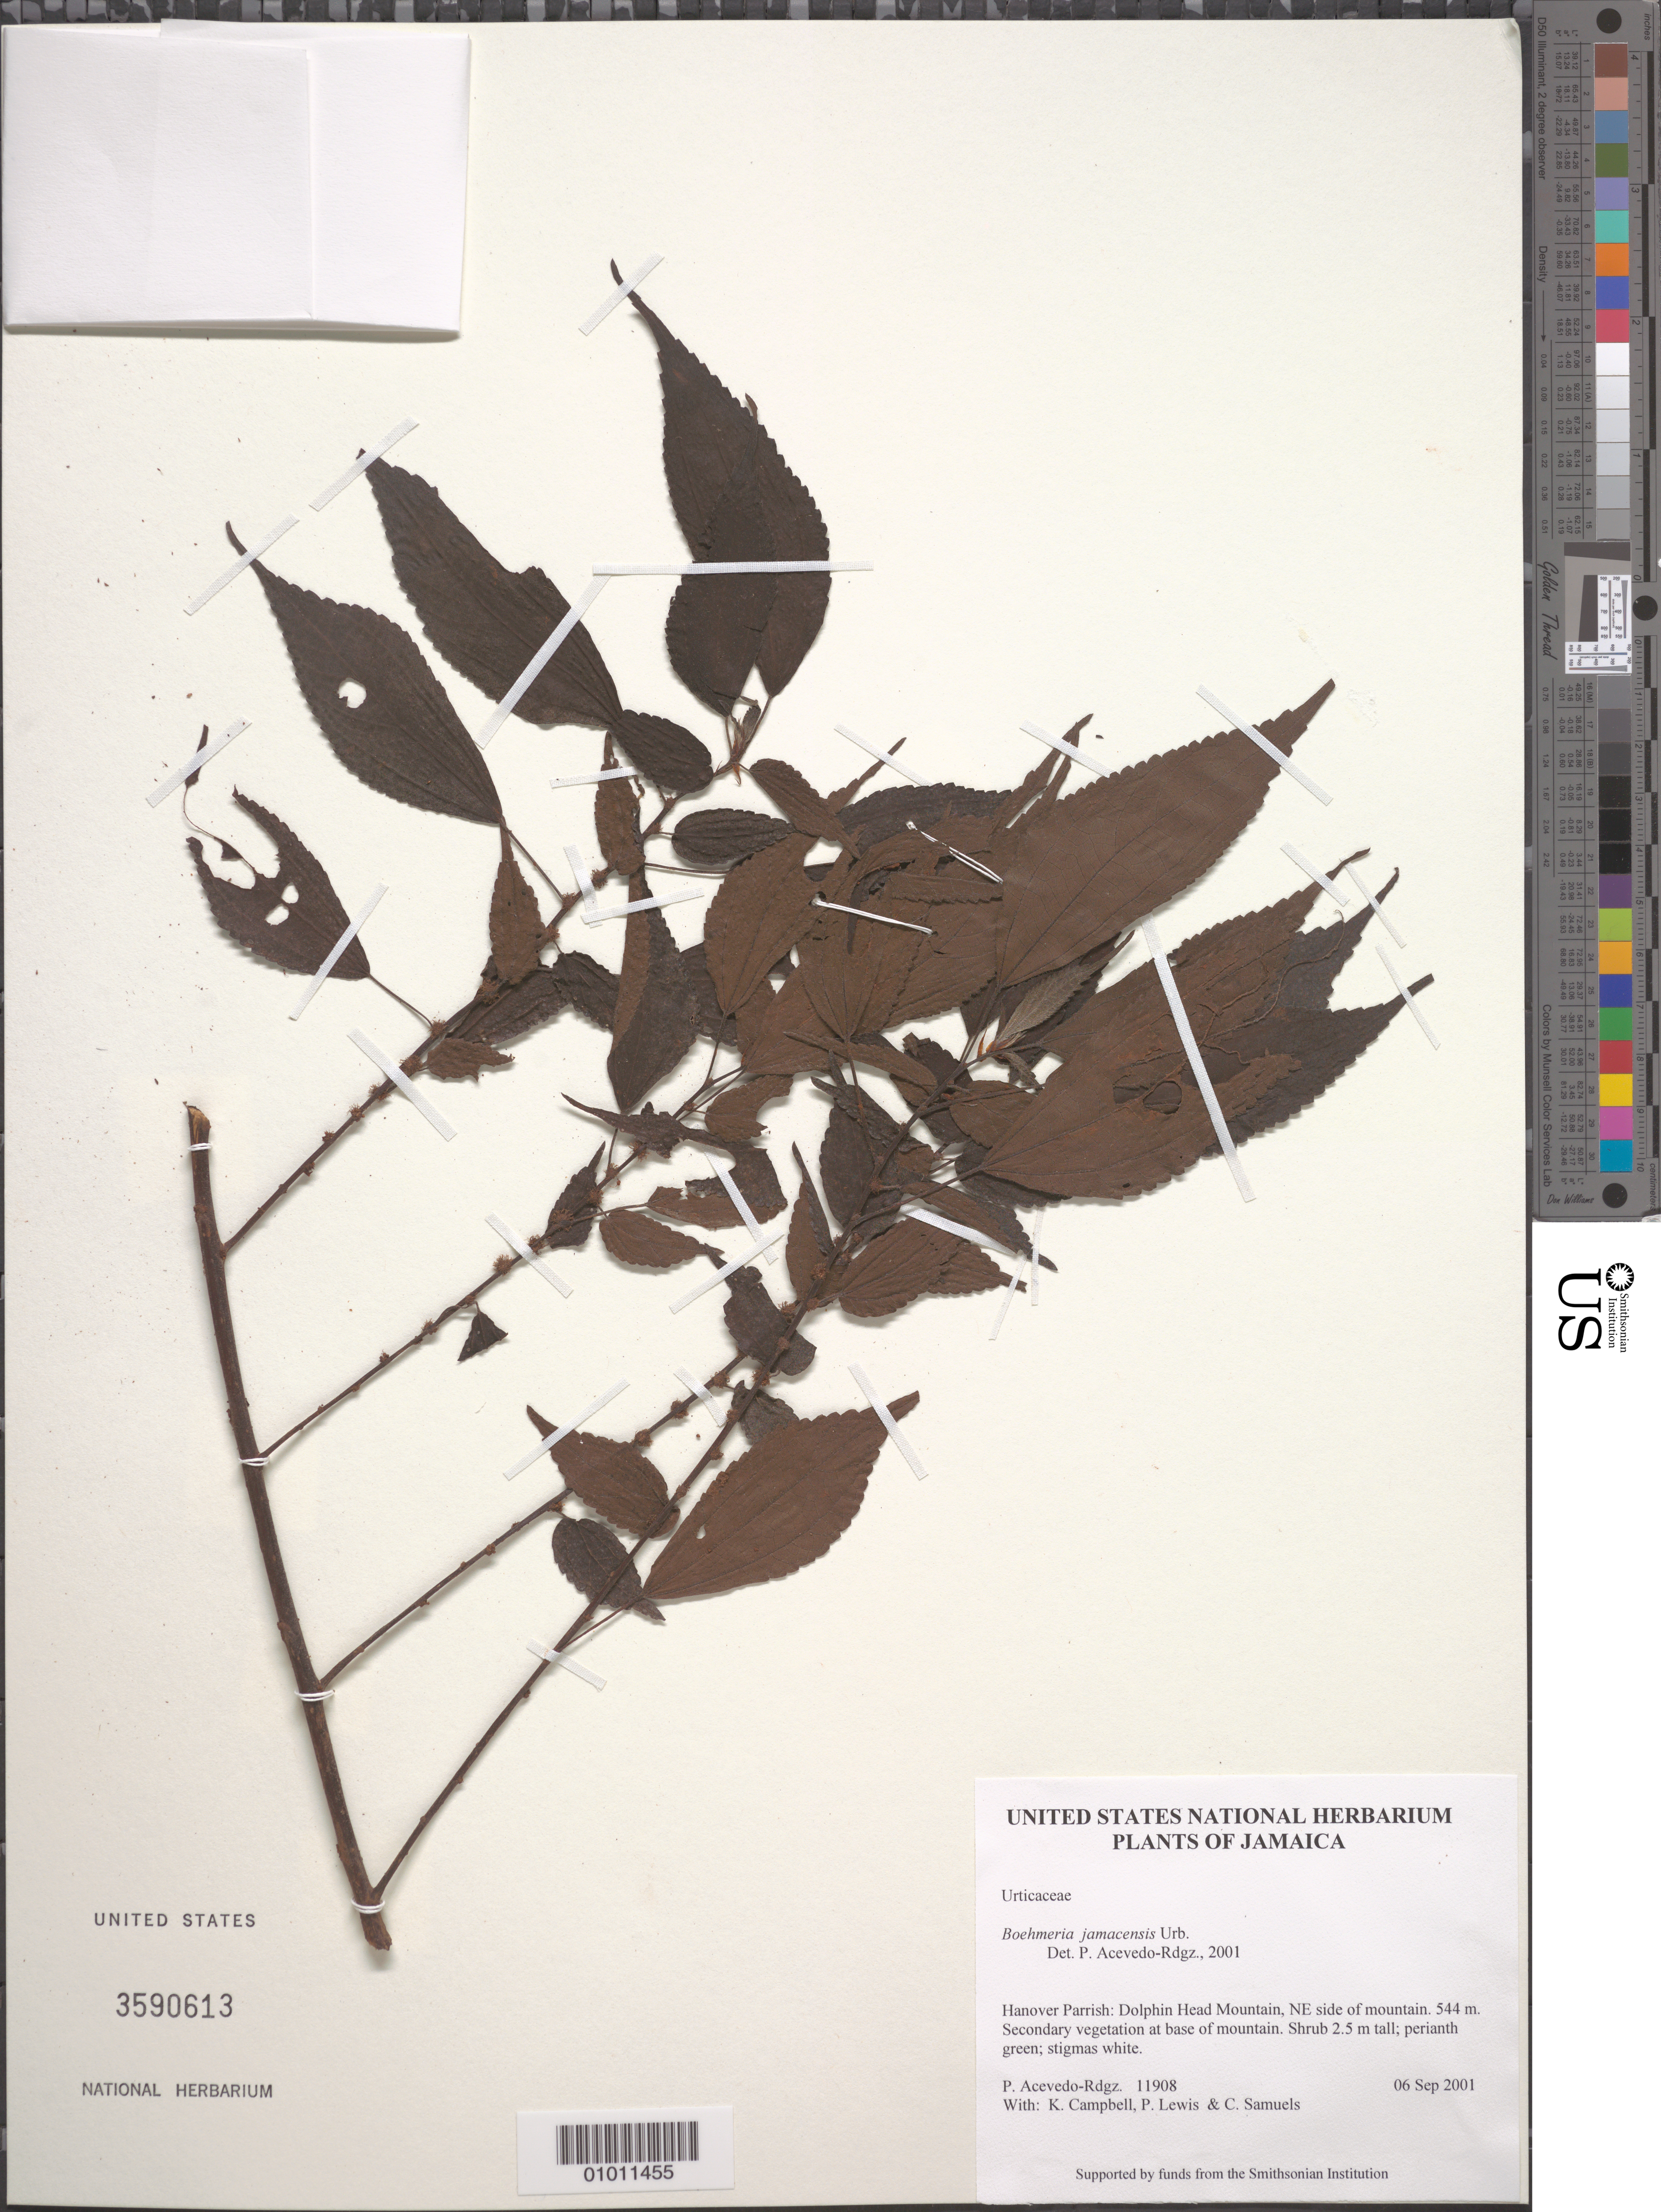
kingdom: Plantae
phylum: Tracheophyta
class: Magnoliopsida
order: Rosales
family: Urticaceae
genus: Boehmeria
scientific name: Boehmeria jamaicensis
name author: Urb.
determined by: Acevedo-Rodríguez, P., (BOT), Smithsonian Institution - National Museum of Natural History (UNITED STATES)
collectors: P. Acevedo-Rodr., K. Campbell, P. Lewis & C. Samuels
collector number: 11908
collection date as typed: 06 Sep 2001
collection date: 2001-09-06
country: Jamaica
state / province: Hanover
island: Jamaica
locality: Hanover Parrish: Dolphin Head Mountain, NE side of mountain.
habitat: Secondary vegetation at base of mountain.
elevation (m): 544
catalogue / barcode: US 3590613